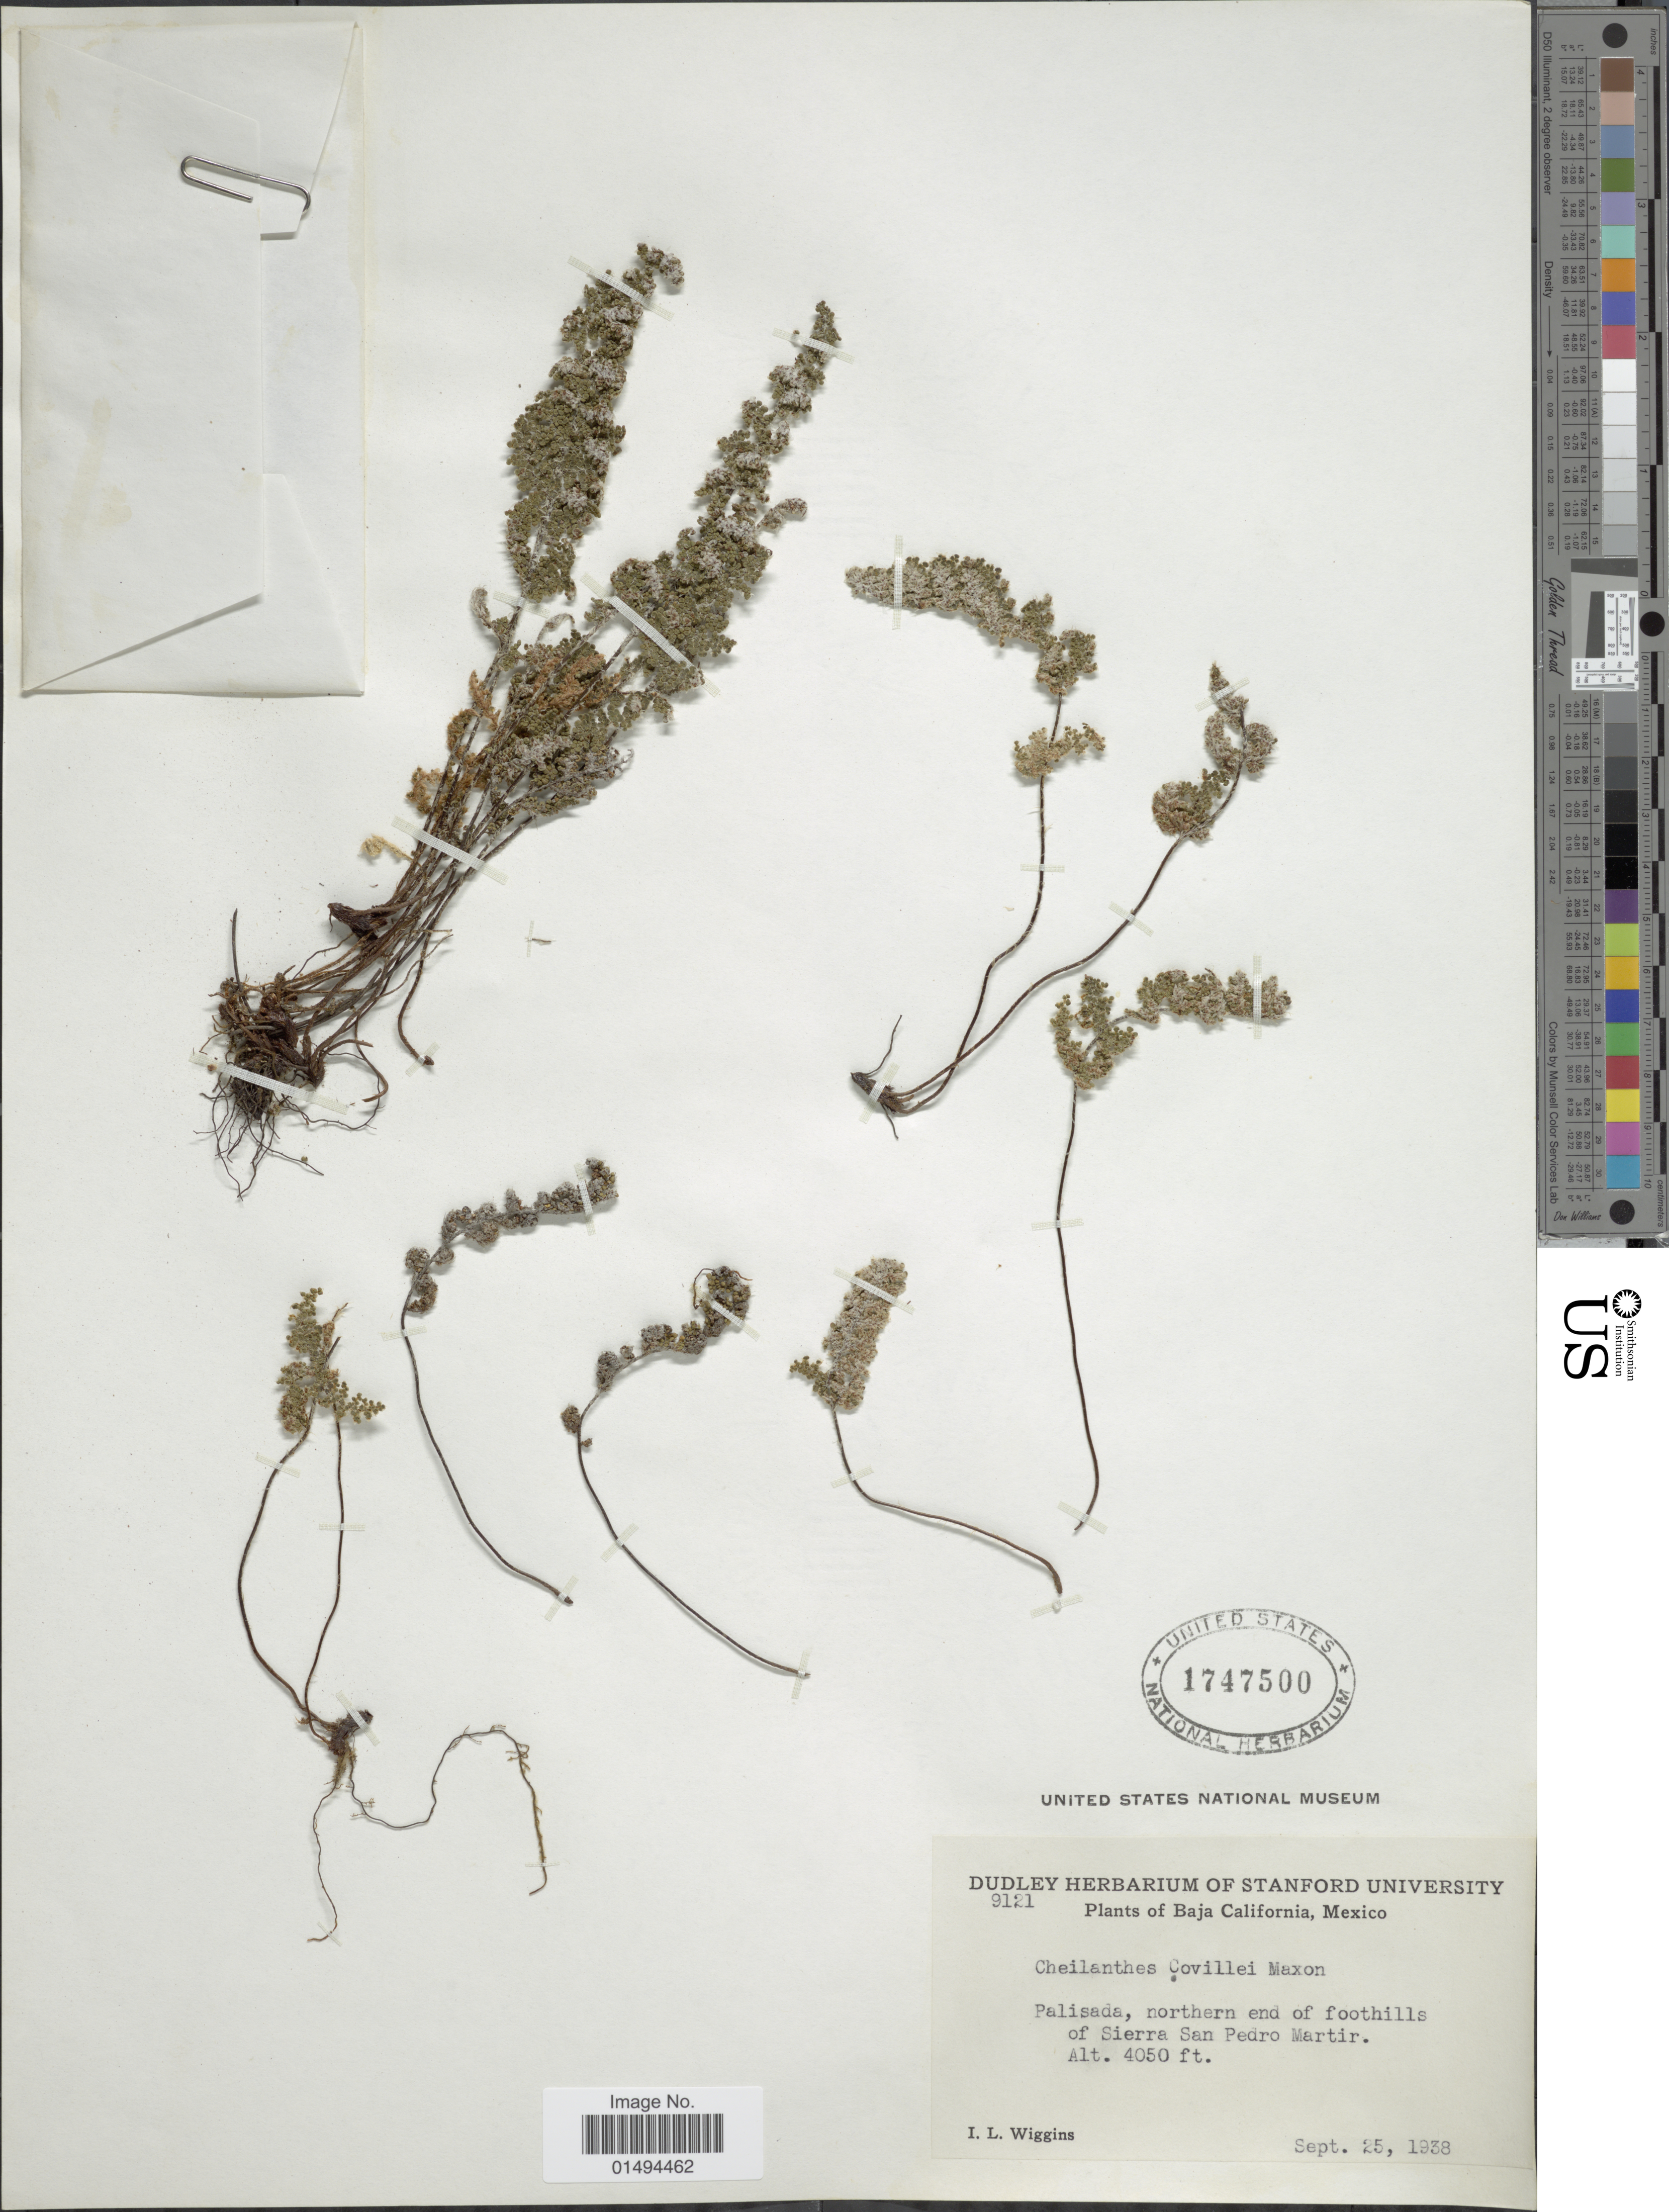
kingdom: Plantae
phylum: Tracheophyta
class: Polypodiopsida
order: Polypodiales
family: Pteridaceae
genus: Myriopteris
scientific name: Myriopteris covillei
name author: (Maxon) Á. Löve & D. Löve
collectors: I. L. Wiggins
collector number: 9121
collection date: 1938-09-25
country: Mexico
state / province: Baja California Norte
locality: Palisad, northern end of foothills of Sierra San Pedro Martir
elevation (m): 1234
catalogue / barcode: US 1747500